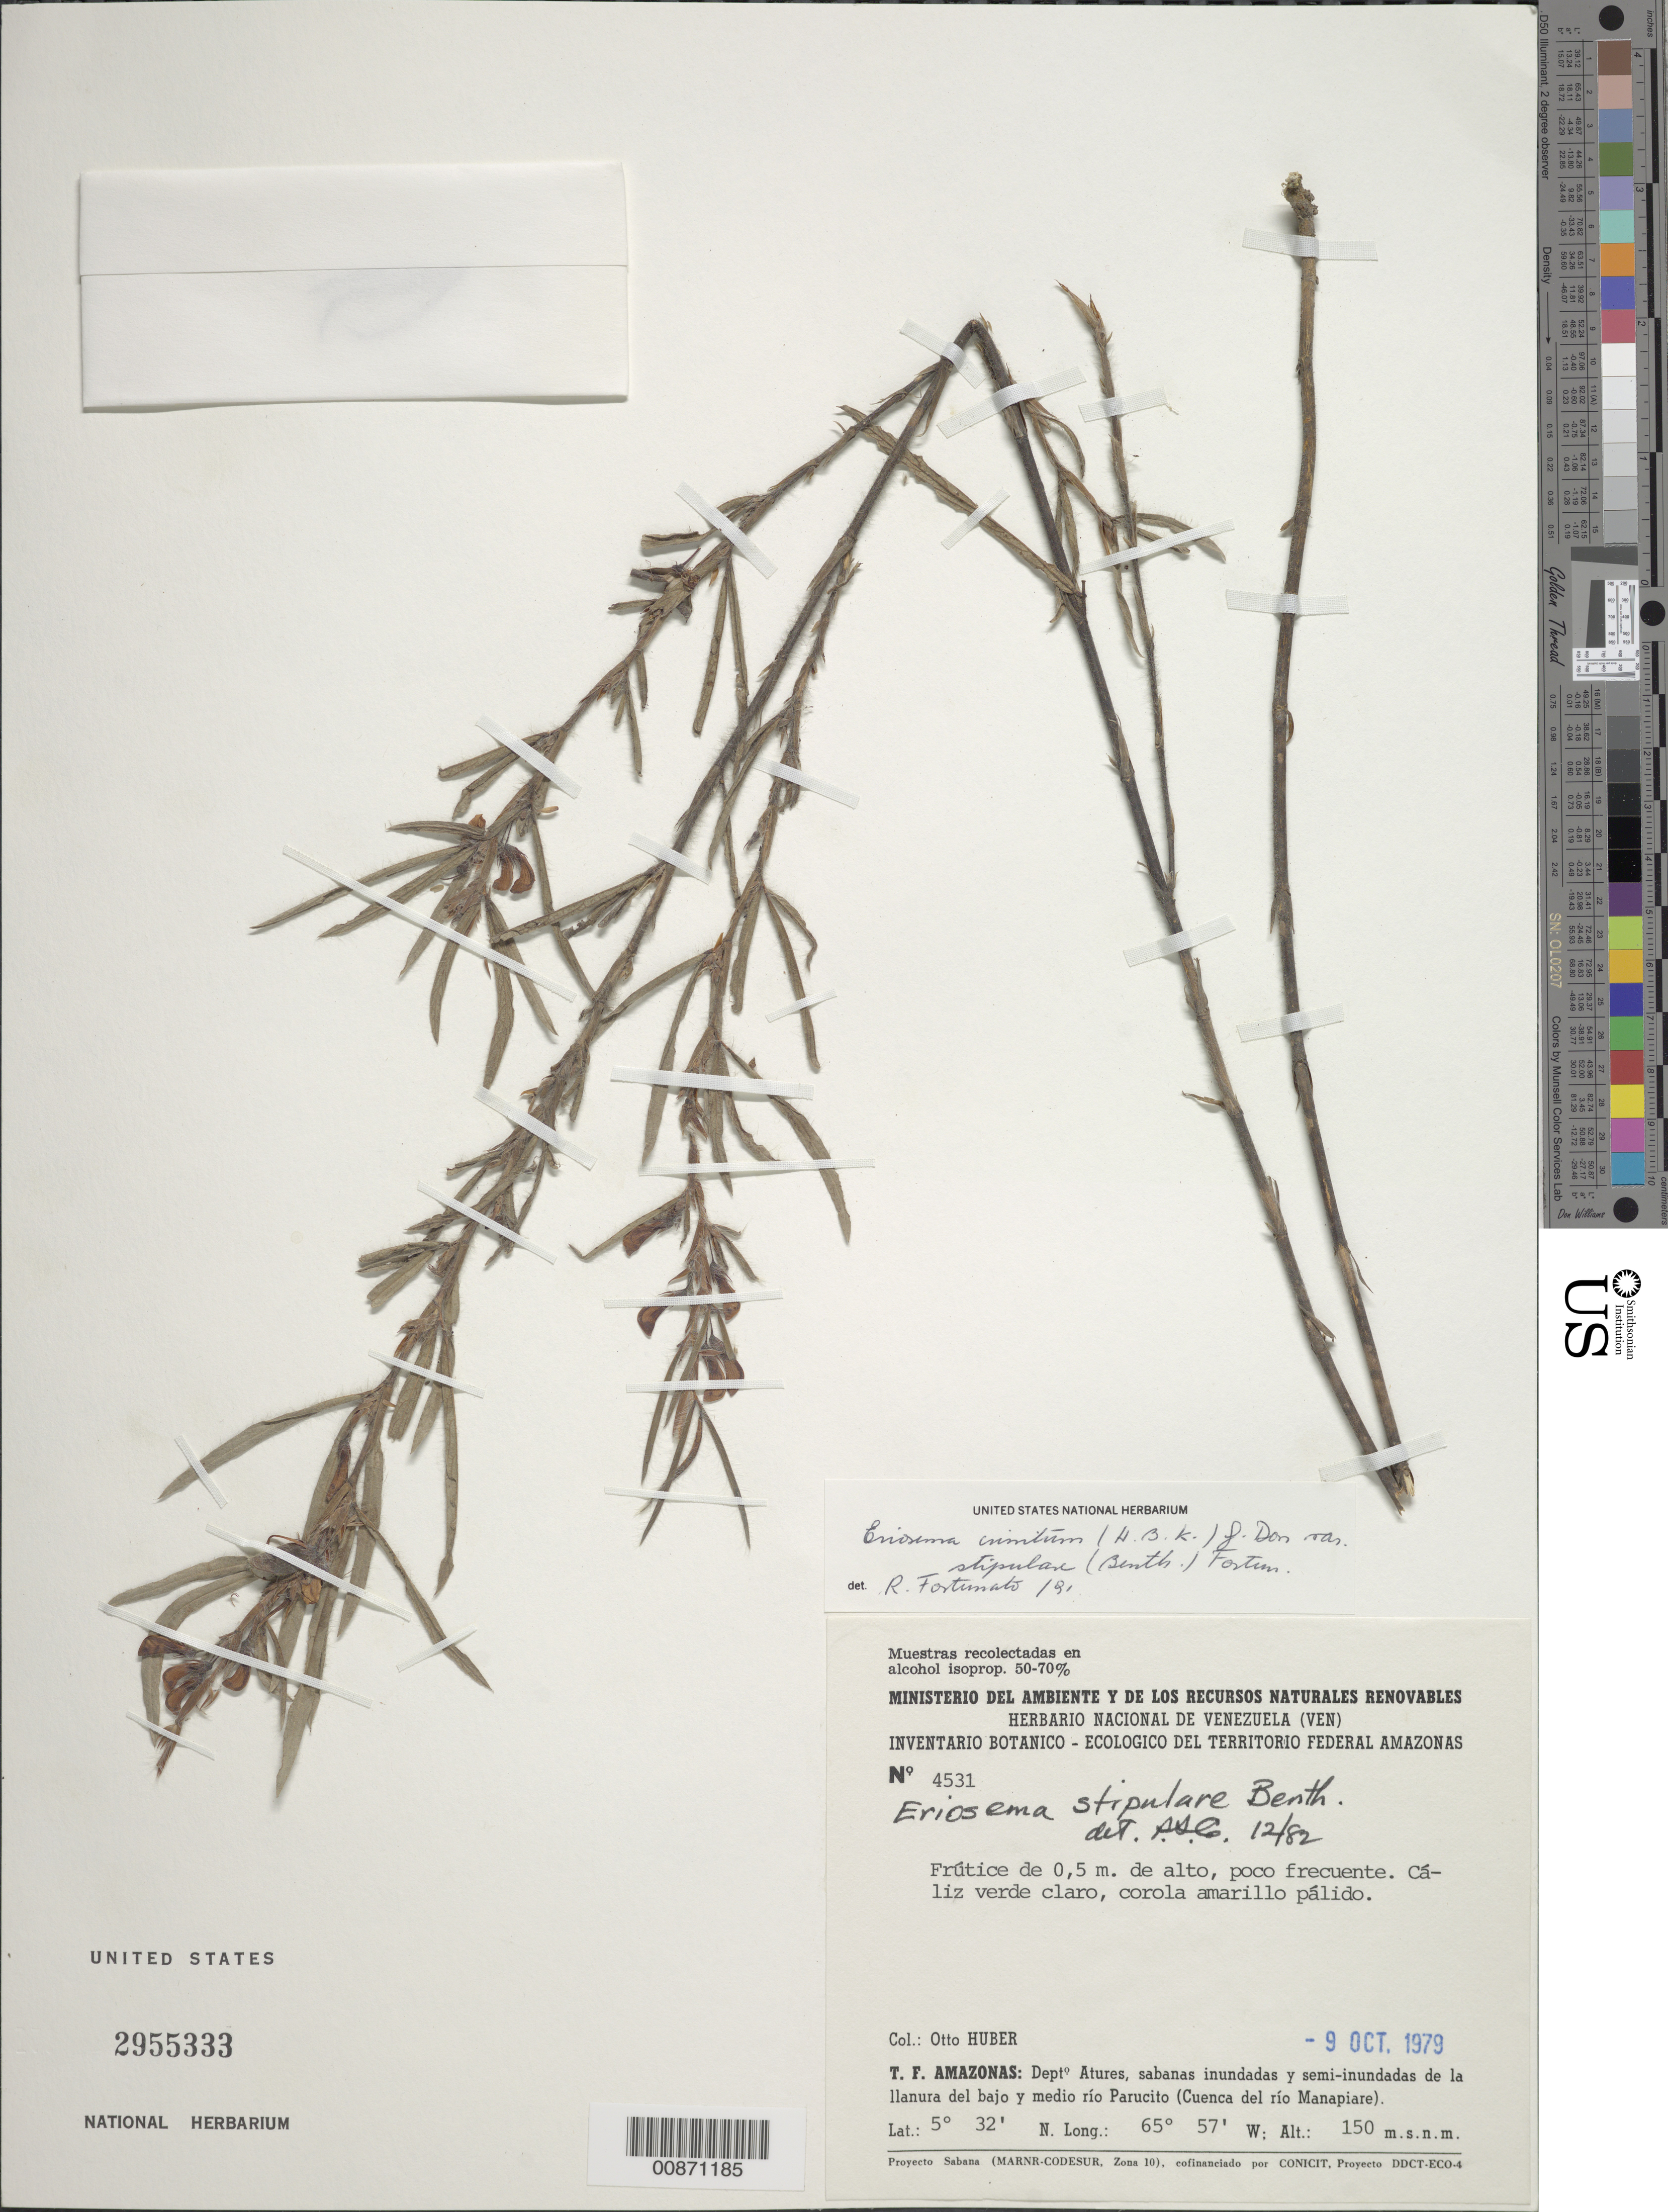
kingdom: Plantae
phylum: Tracheophyta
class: Magnoliopsida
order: Fabales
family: Fabaceae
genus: Eriosema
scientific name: Eriosema crinitum var. stipulare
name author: (Benth.) Fortunato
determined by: Fortunata, R.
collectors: O. Huber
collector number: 4531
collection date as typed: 9-Oct-79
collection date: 1979-10-09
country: Venezuela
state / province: Amazonas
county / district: Atures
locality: Río Parucito (Cuenca del río Manapiare)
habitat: Inundated & semi-inundated savannas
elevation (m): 150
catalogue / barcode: US 2955333